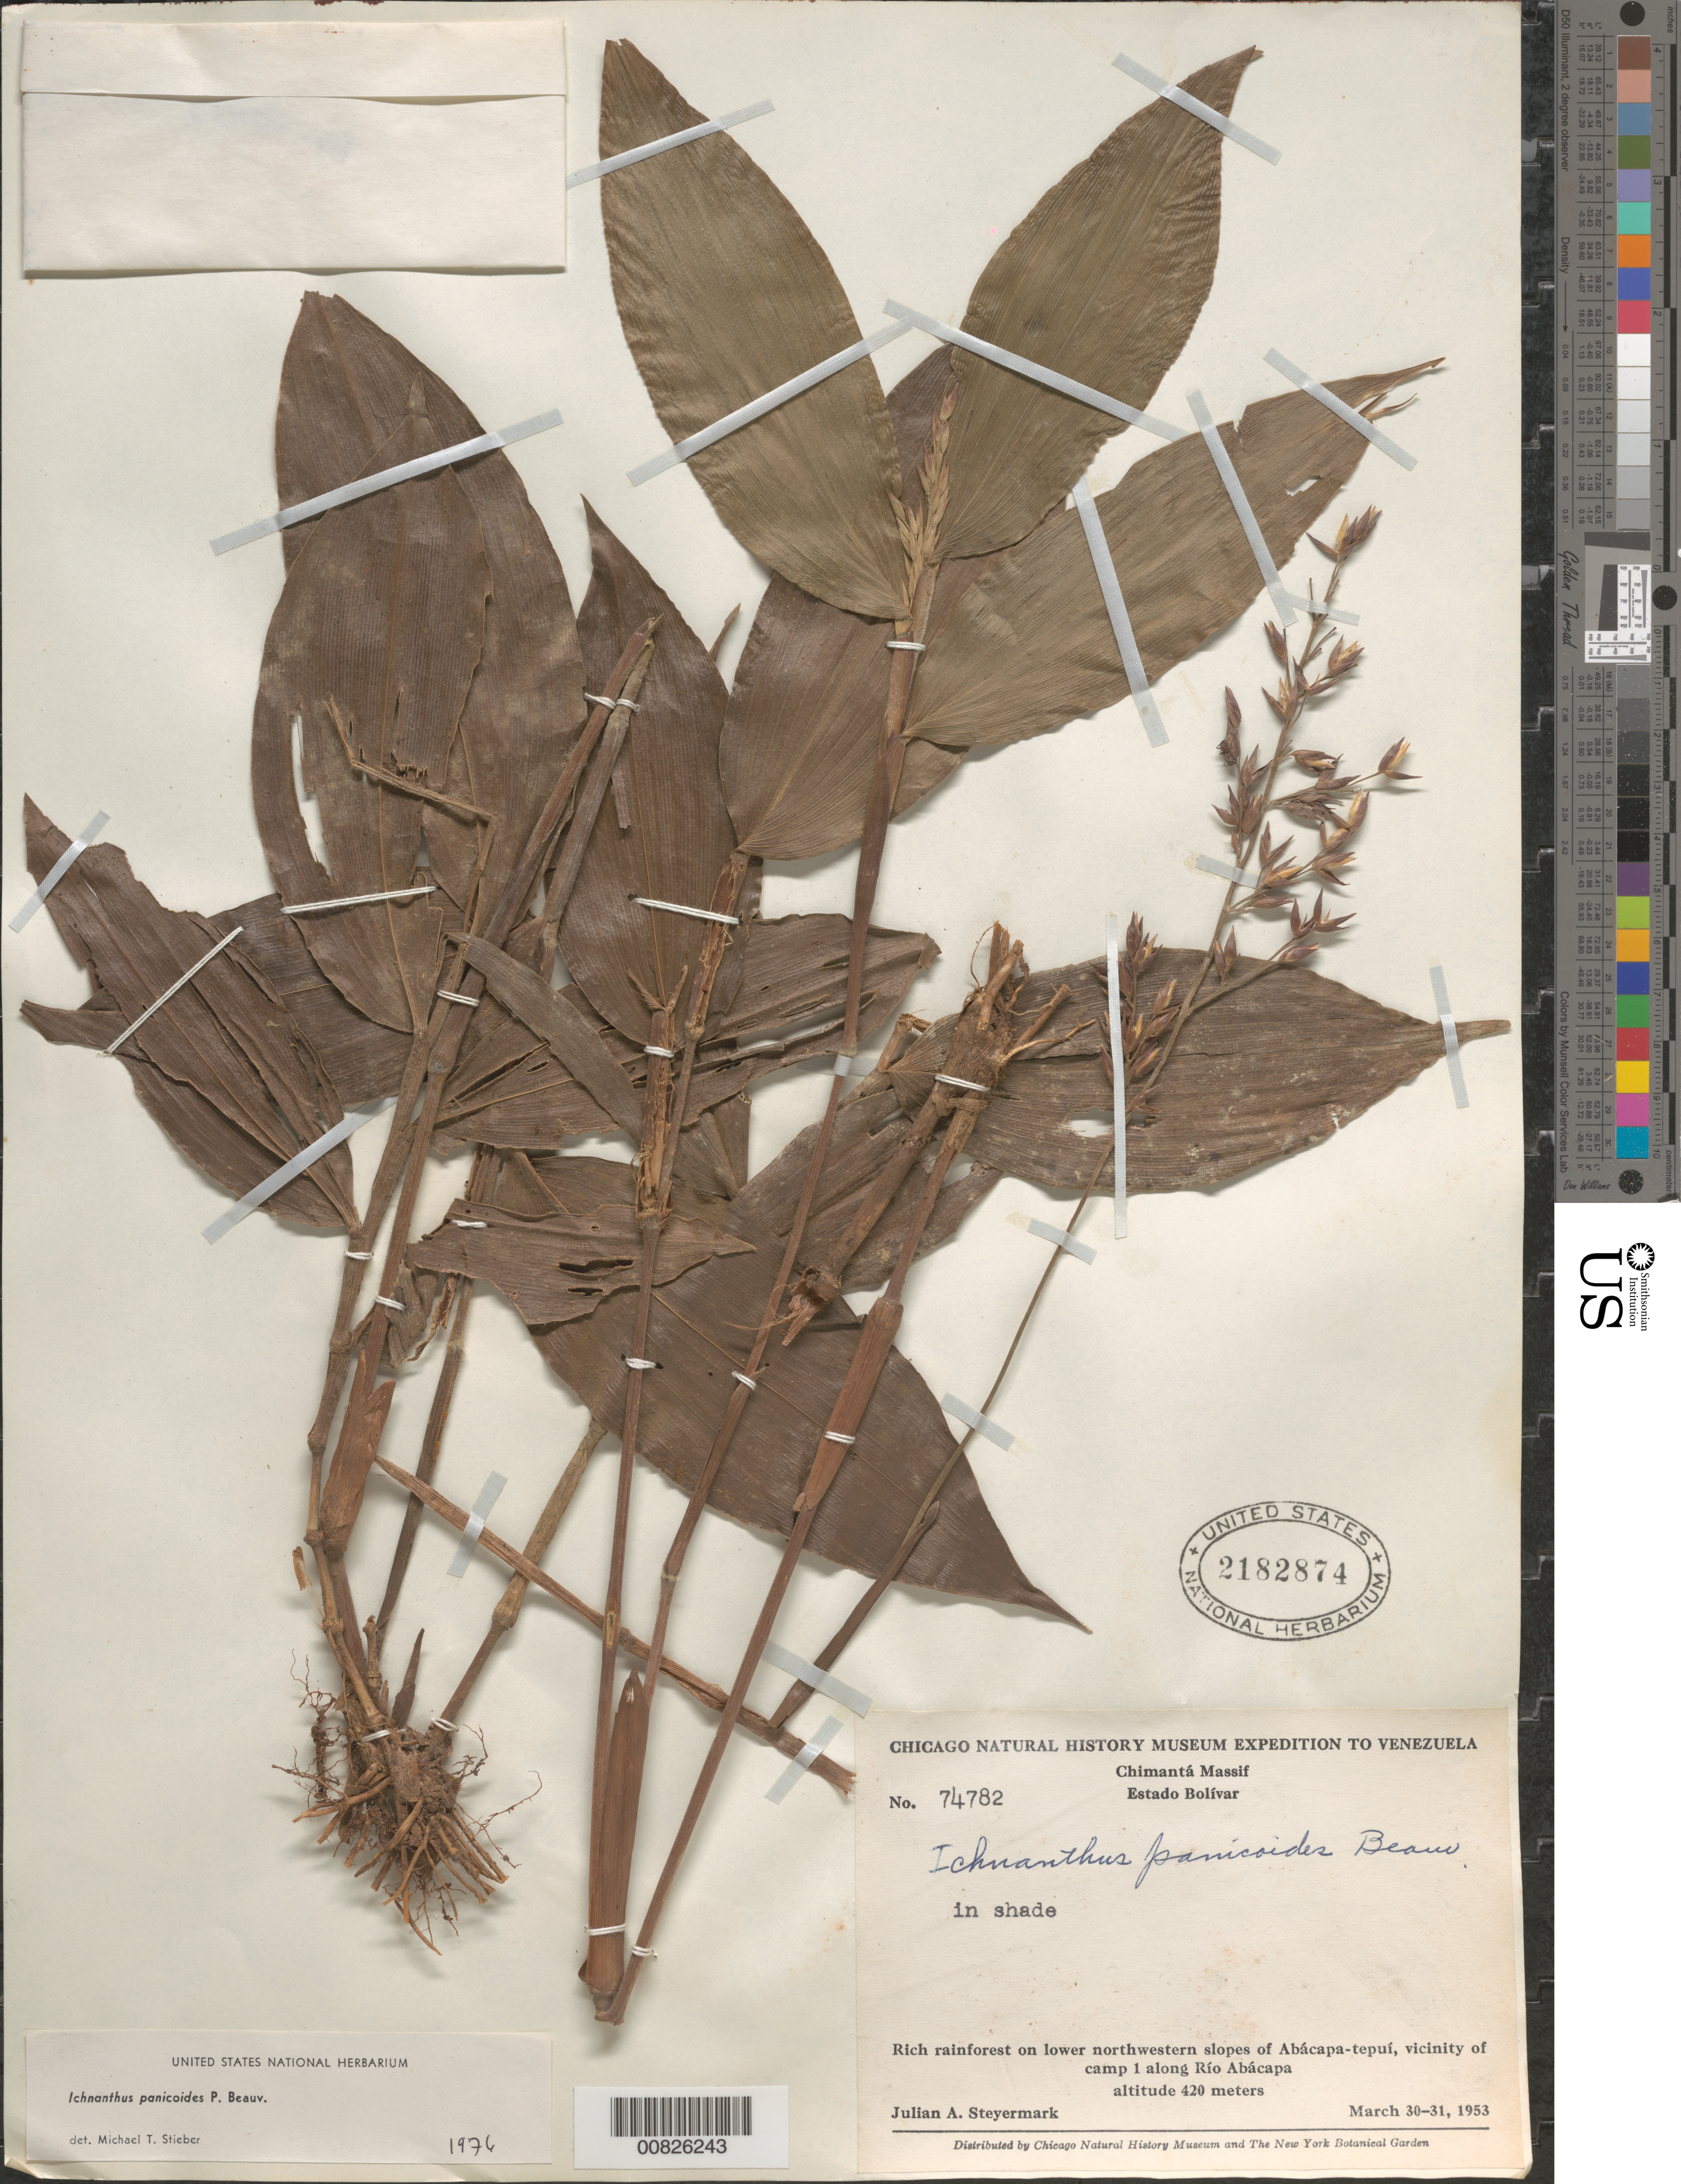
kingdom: Plantae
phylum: Tracheophyta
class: Liliopsida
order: Poales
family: Poaceae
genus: Ichnanthus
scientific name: Ichnanthus panicoides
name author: P. Beauv.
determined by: Stieber, M. T.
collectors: J. Steyermark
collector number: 74782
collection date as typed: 30-Mar-53 to 31-Mar-53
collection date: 1953-03-30/1953-03-31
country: Venezuela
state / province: Bolívar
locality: Chimantá Massif, lower NW-slopes of Abácapa-tepuí, vicinity of camp 1 along Río Abácapa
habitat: In shade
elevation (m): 420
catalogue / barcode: US 2182874